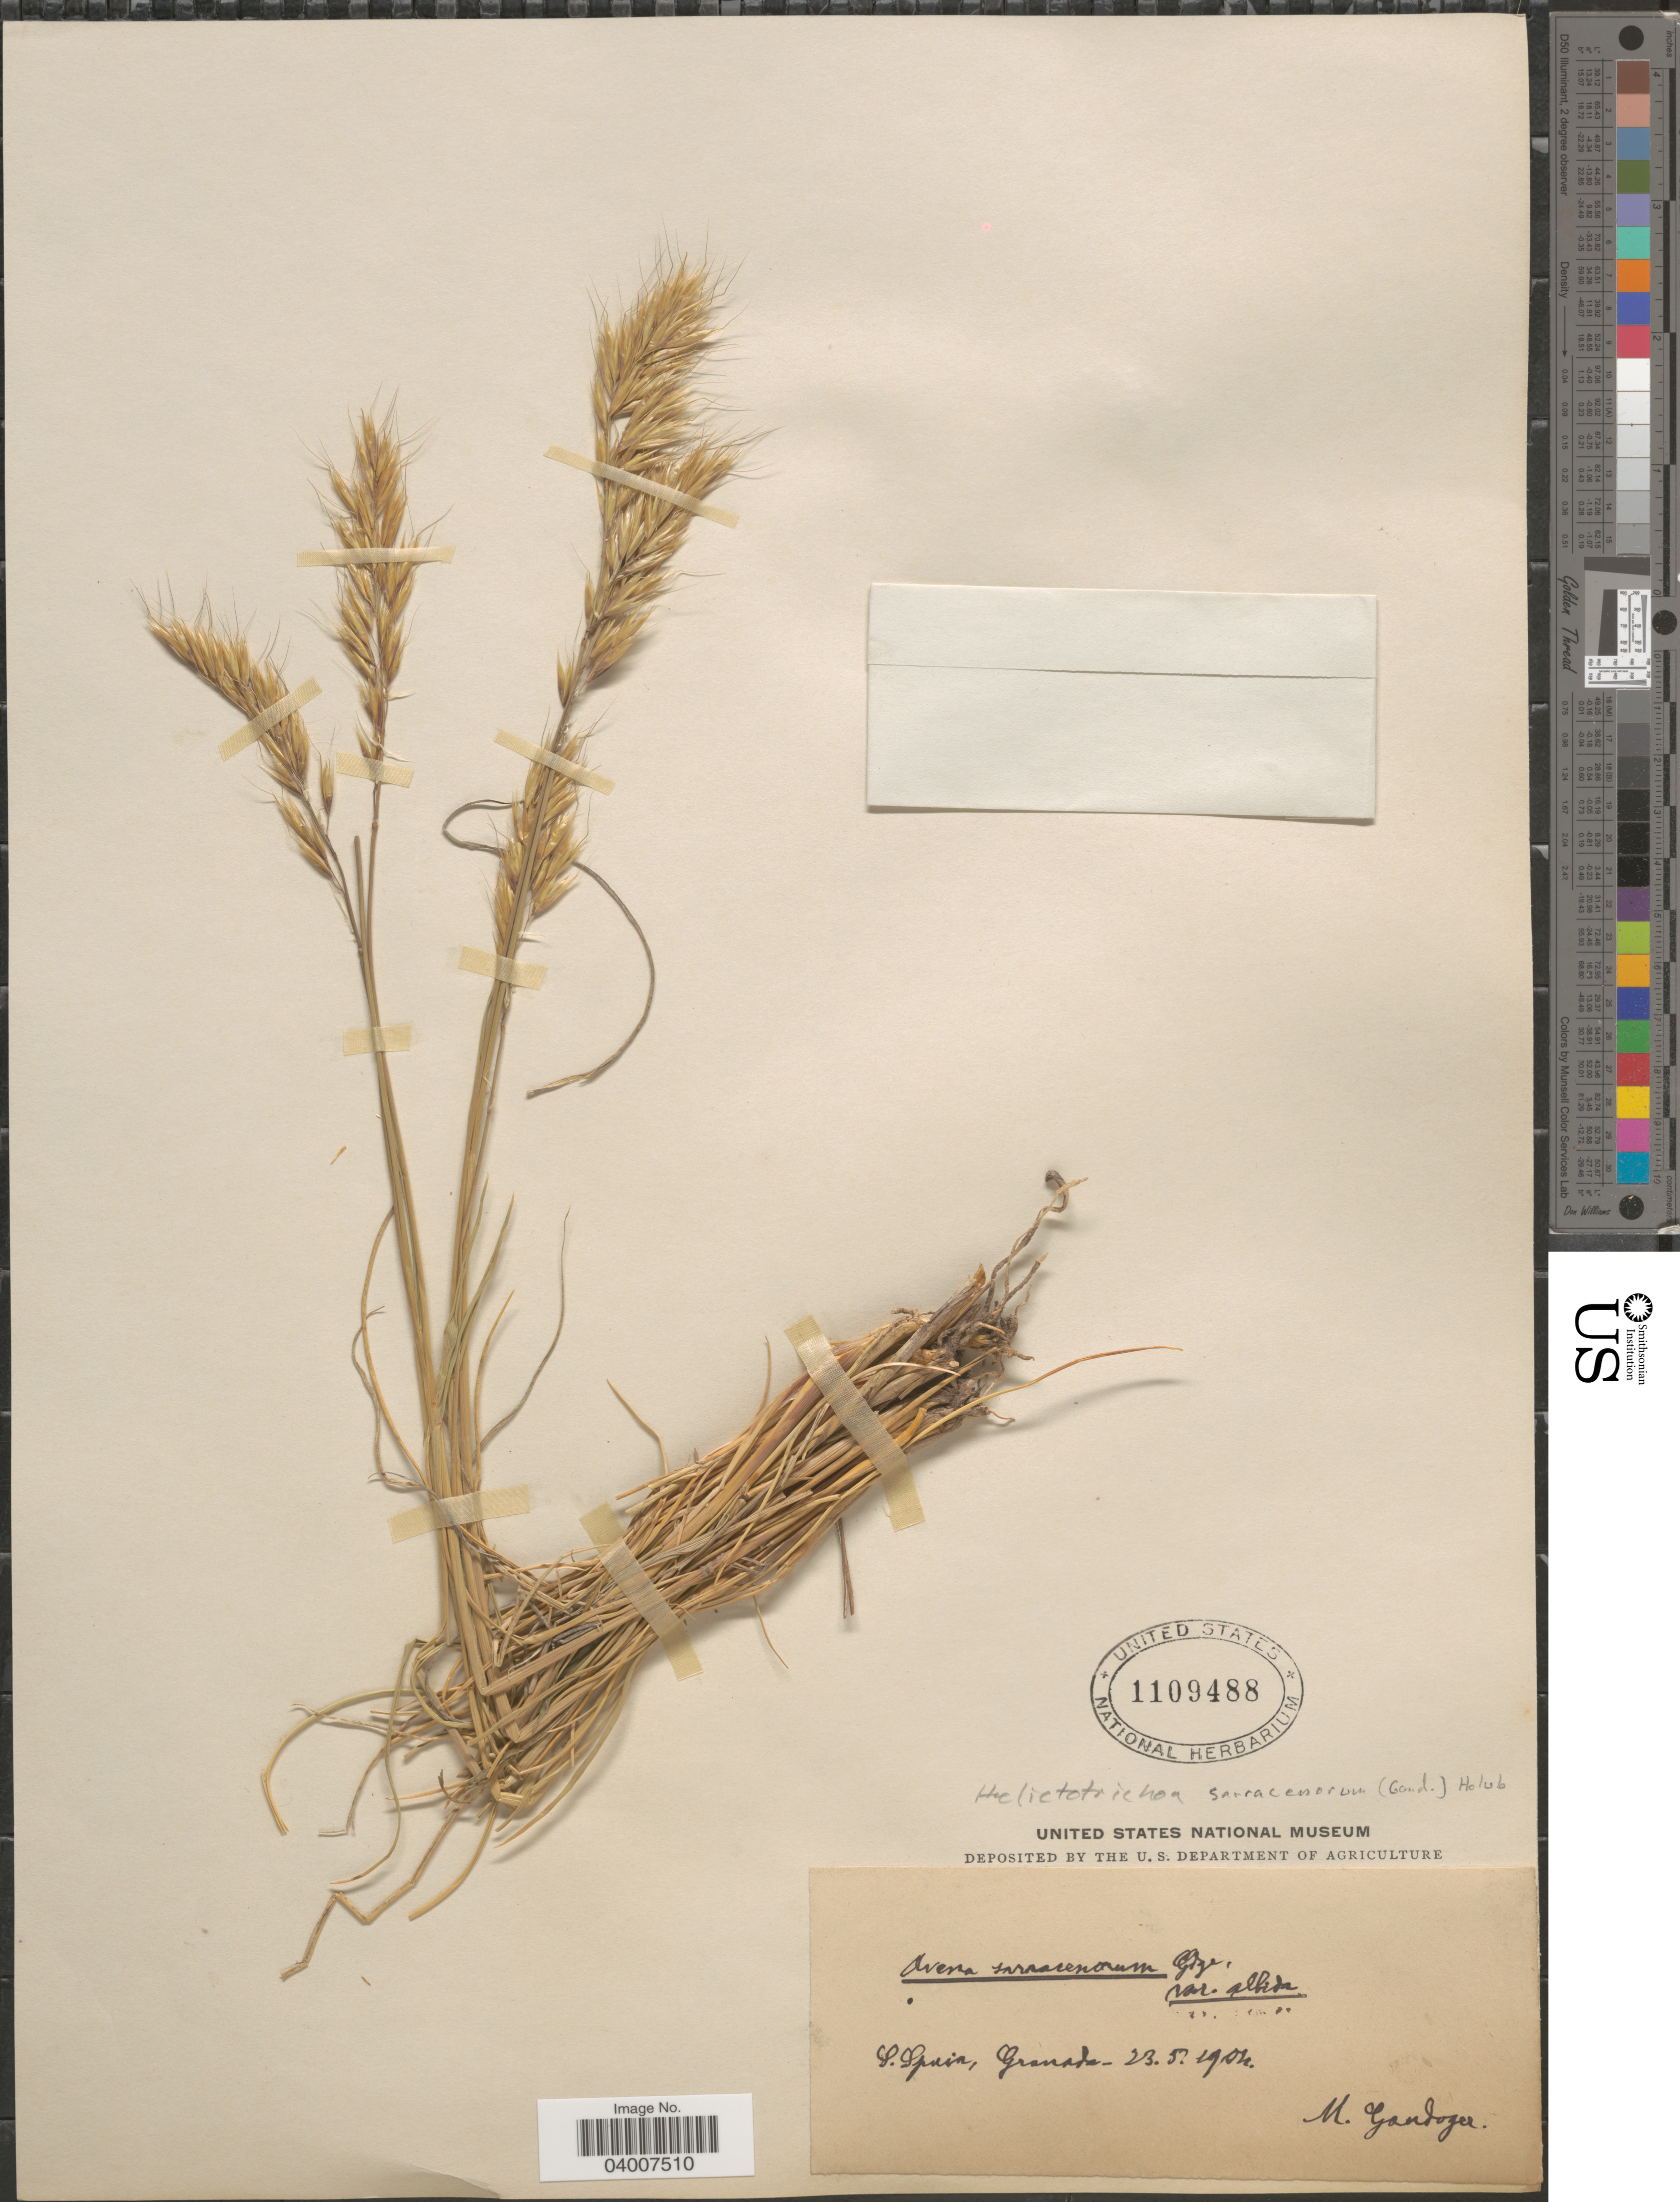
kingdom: Plantae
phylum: Tracheophyta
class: Liliopsida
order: Poales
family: Poaceae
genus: Helictotrichon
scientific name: Helictotrichon sarracenorum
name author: (Gaudin) Holub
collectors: M. Gandoger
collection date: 1904-05-23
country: Spain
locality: S. Spain, Granada.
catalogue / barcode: US 1109488